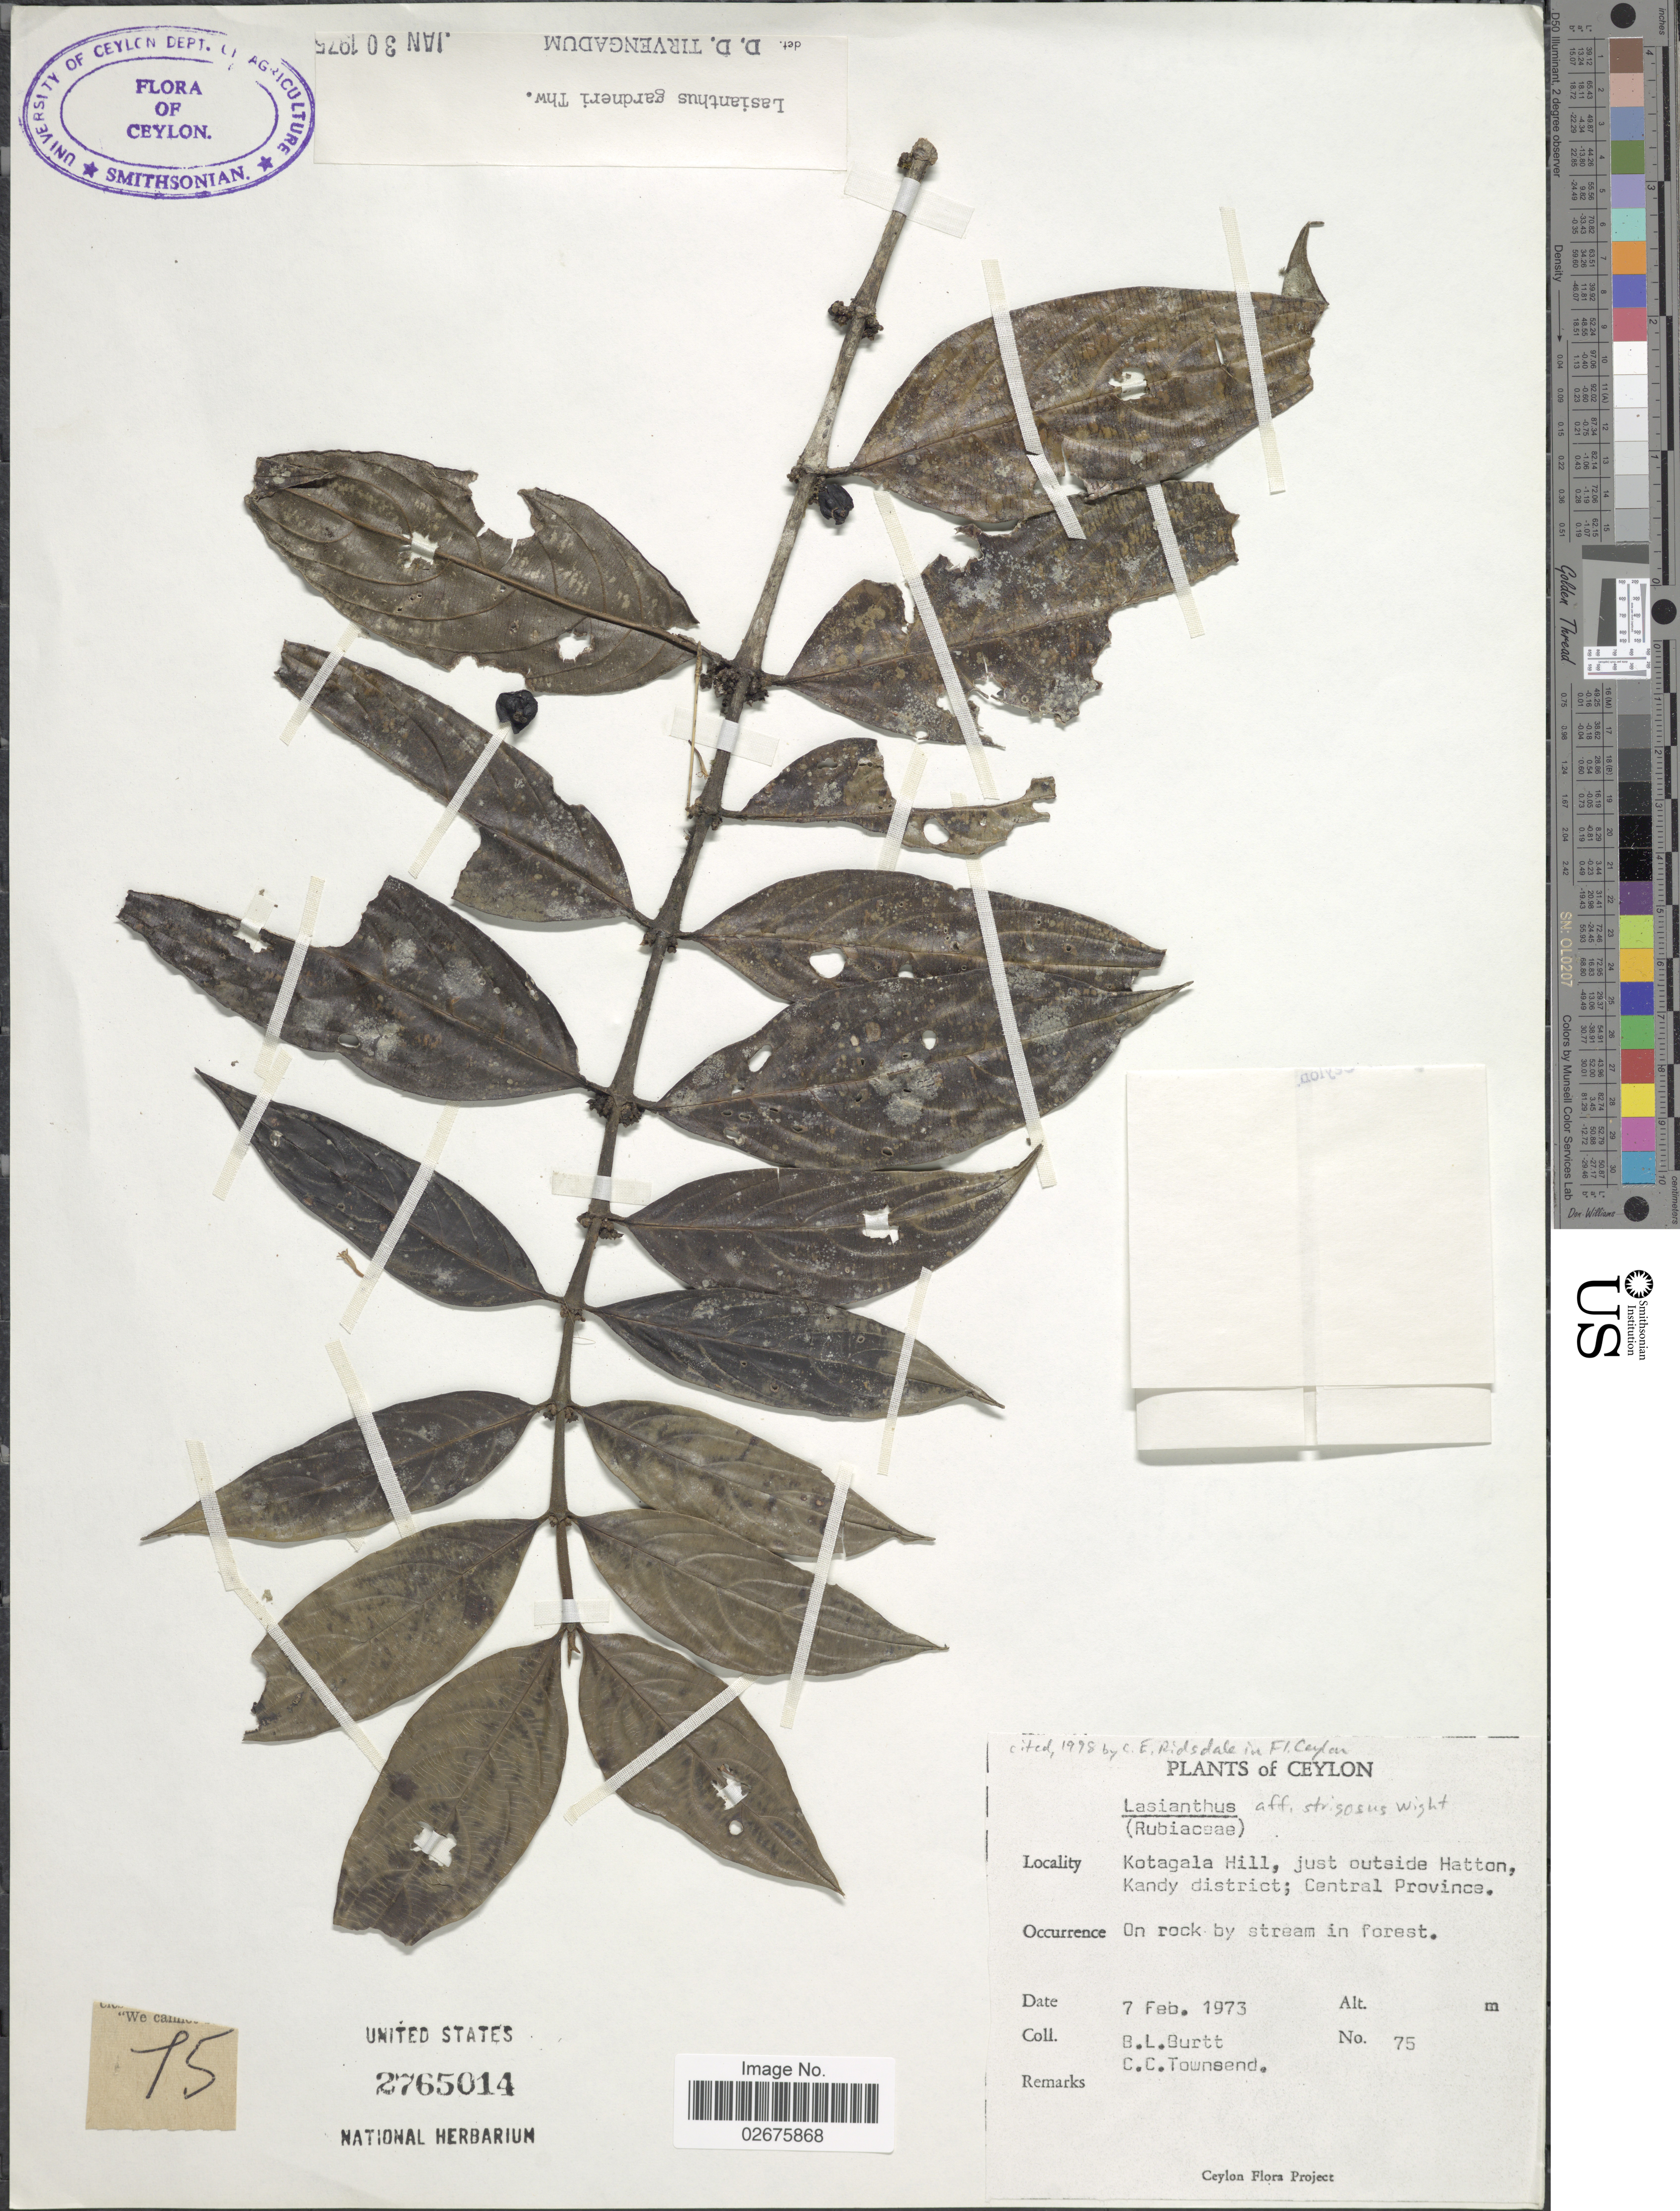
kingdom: Plantae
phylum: Tracheophyta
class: Magnoliopsida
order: Gentianales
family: Rubiaceae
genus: Lasianthus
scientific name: Lasianthus strigosus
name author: Wight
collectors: B. L. Burtt & C. C. Townsend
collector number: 75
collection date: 1973-02-07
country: Sri Lanka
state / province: Central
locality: Ceylon, Kotagala Hill, just outside Hatton, Kandy district, On rock by stream in forest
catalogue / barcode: US 2765014